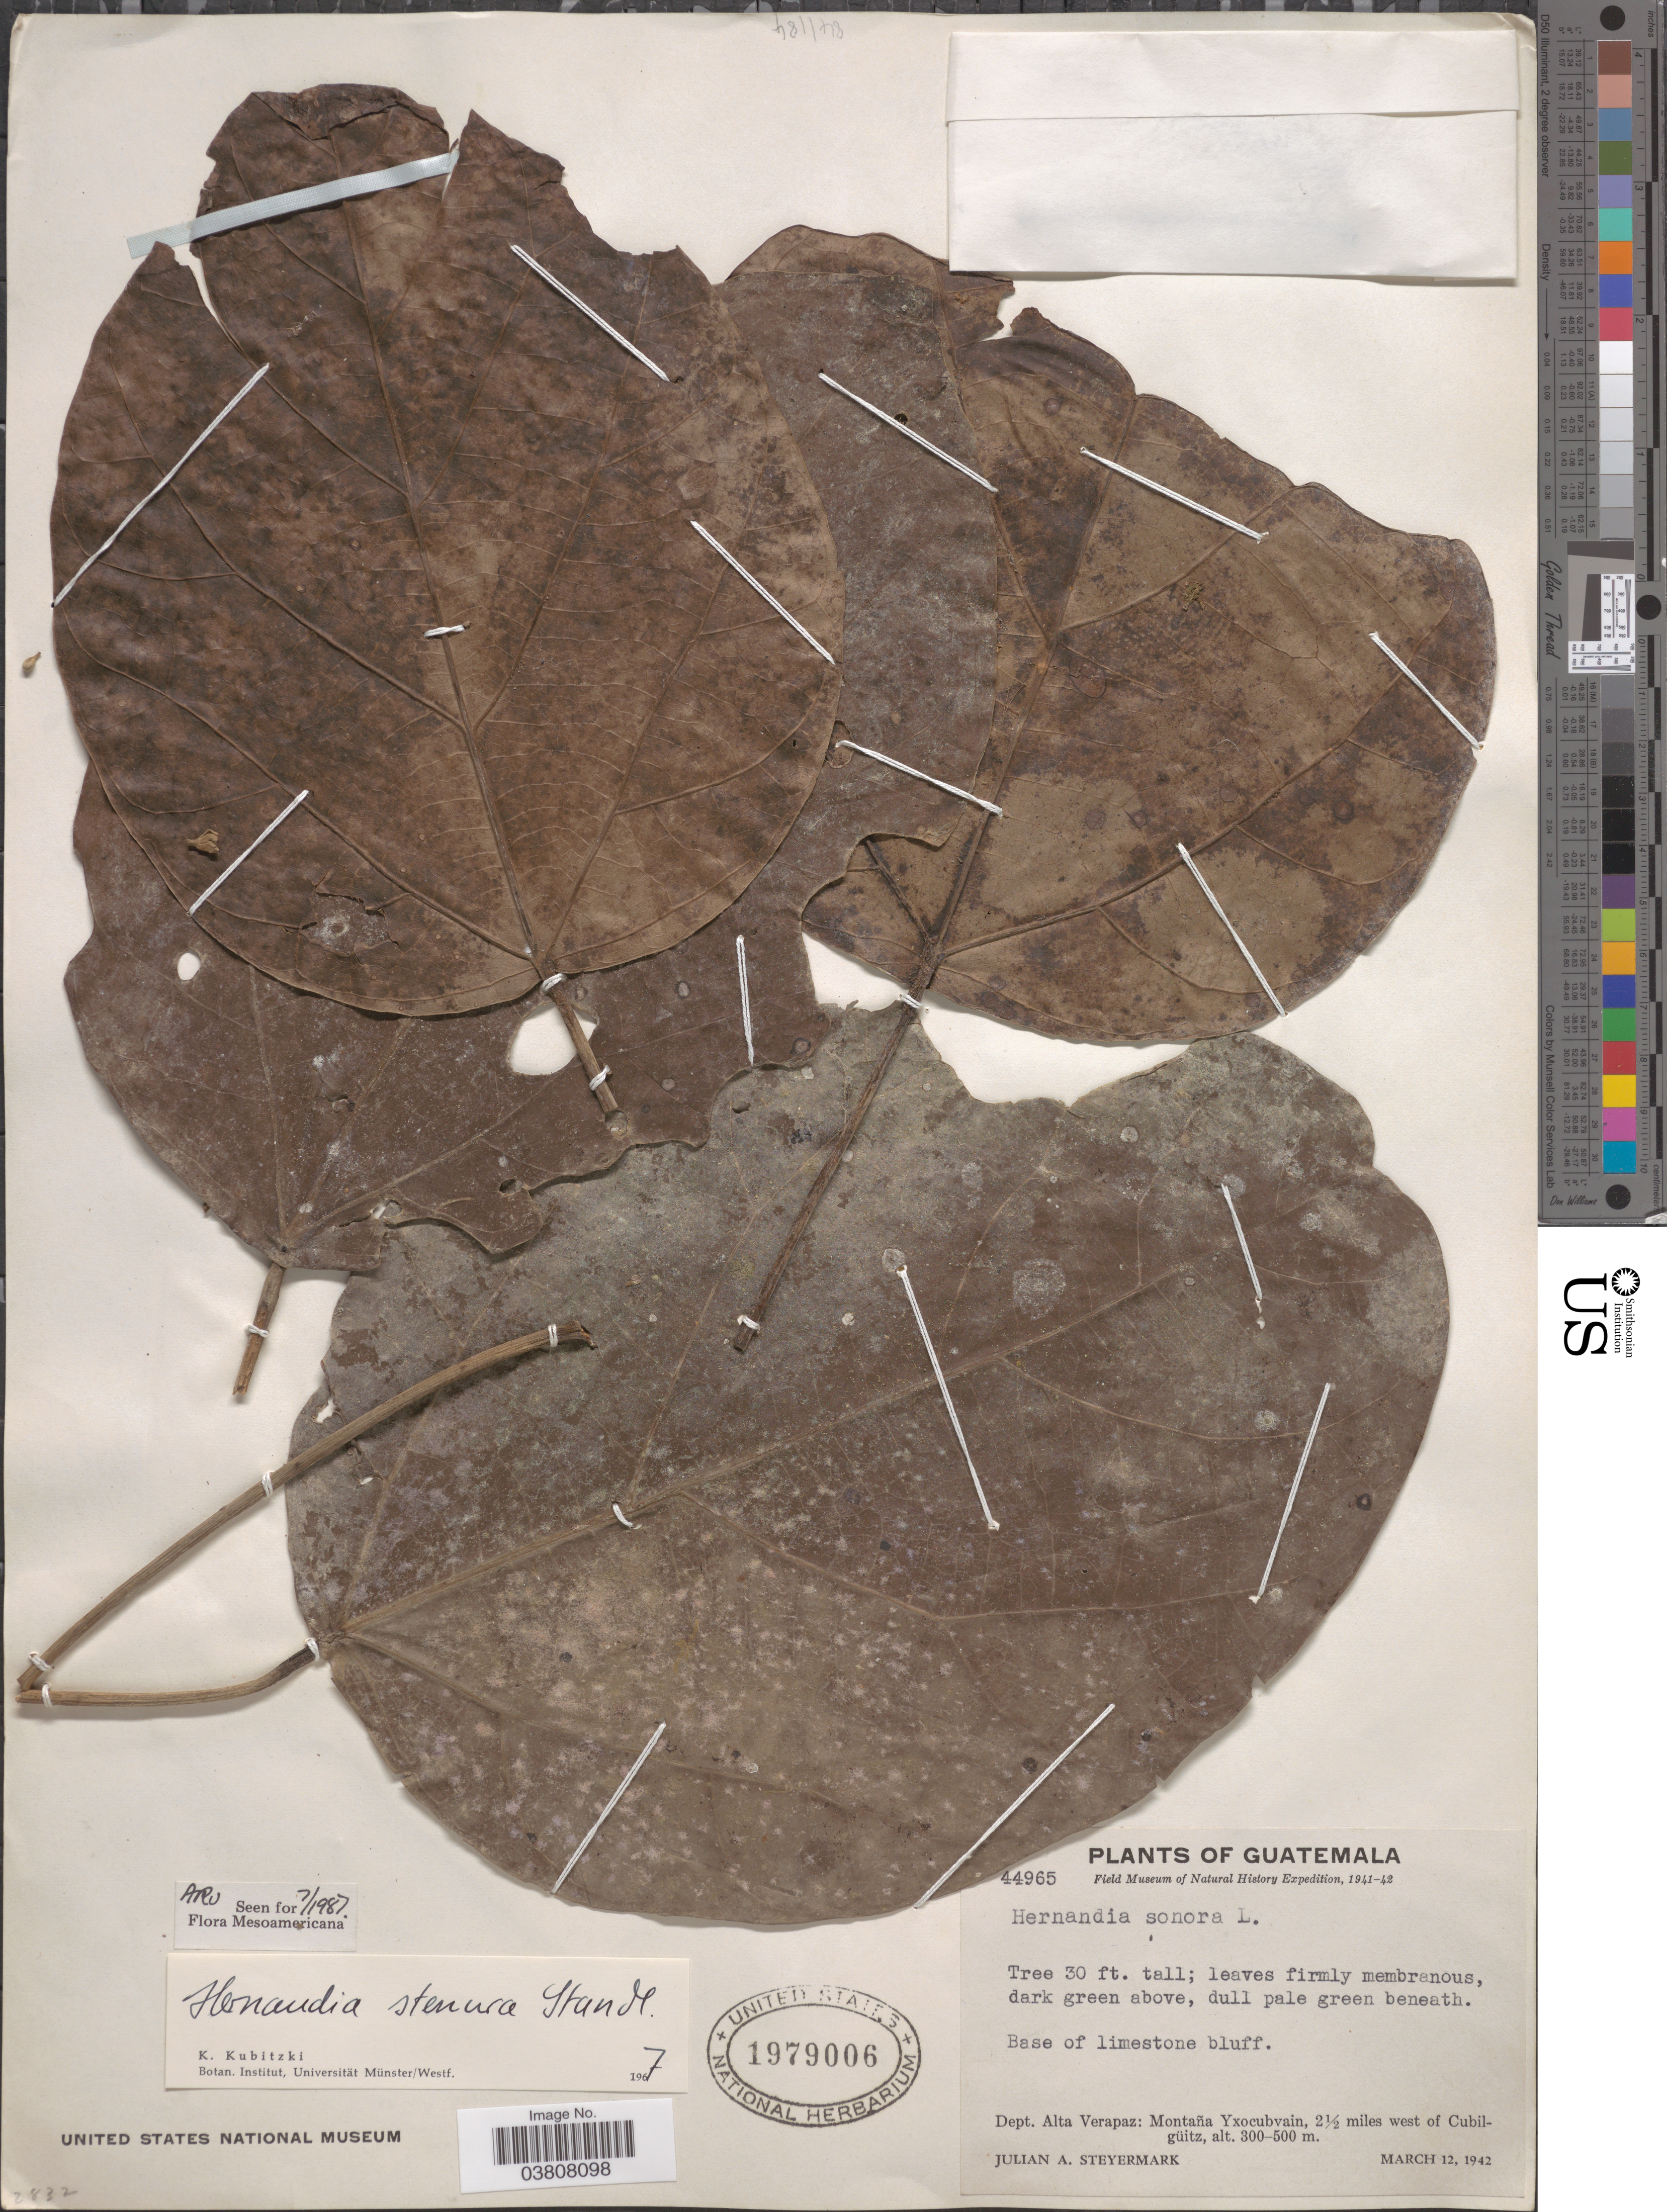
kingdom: Plantae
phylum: Tracheophyta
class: Magnoliopsida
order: Laurales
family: Hernandiaceae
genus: Hernandia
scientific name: Hernandia stenura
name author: Standl.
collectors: J. Steyermark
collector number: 44965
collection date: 1942-03-12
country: Guatemala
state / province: Alta Verapaz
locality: Dept. Alta Verapaz: Montaña Yxocubvain, 2½ miles west of Cubilgüitz.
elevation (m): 300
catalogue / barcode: US 1979006